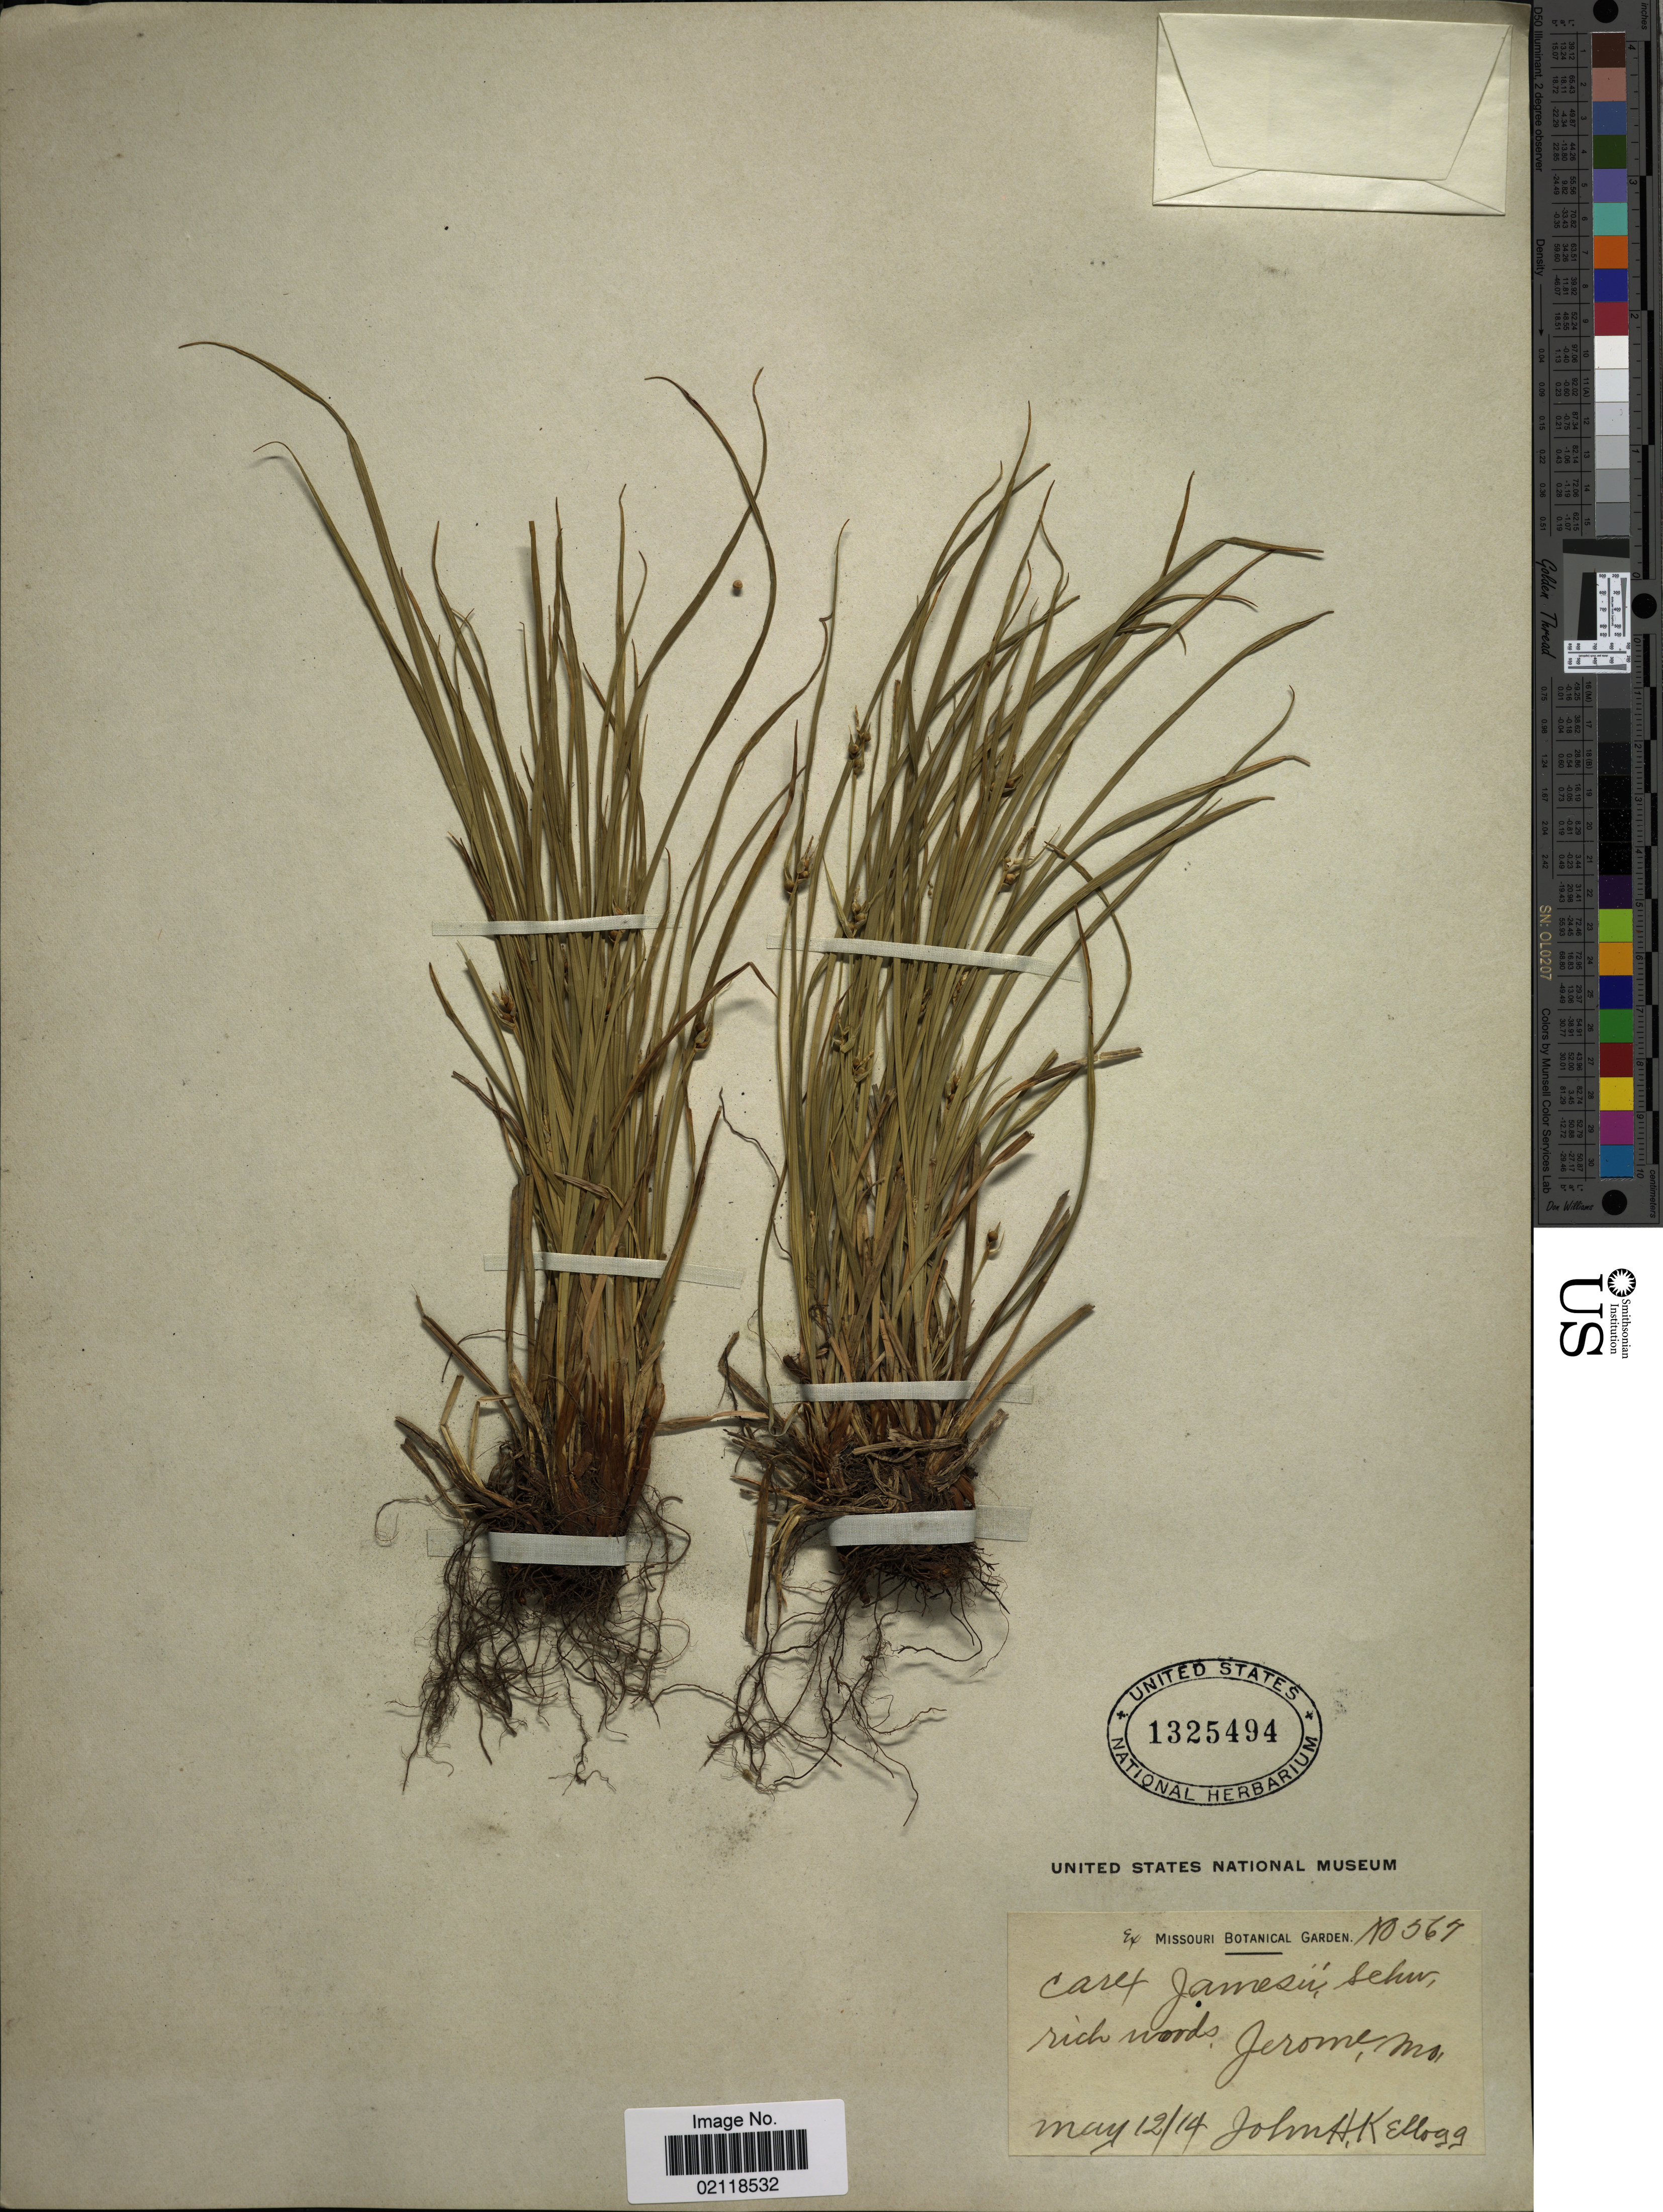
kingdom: Plantae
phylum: Tracheophyta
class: Liliopsida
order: Poales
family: Cyperaceae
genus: Carex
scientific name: Carex jamesii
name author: Schwein.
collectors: J. H. Kellogg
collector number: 10567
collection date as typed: Transcribed d/m/y: 12/5/14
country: United States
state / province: Missouri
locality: Rich woods, Jerome.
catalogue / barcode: US 1325494